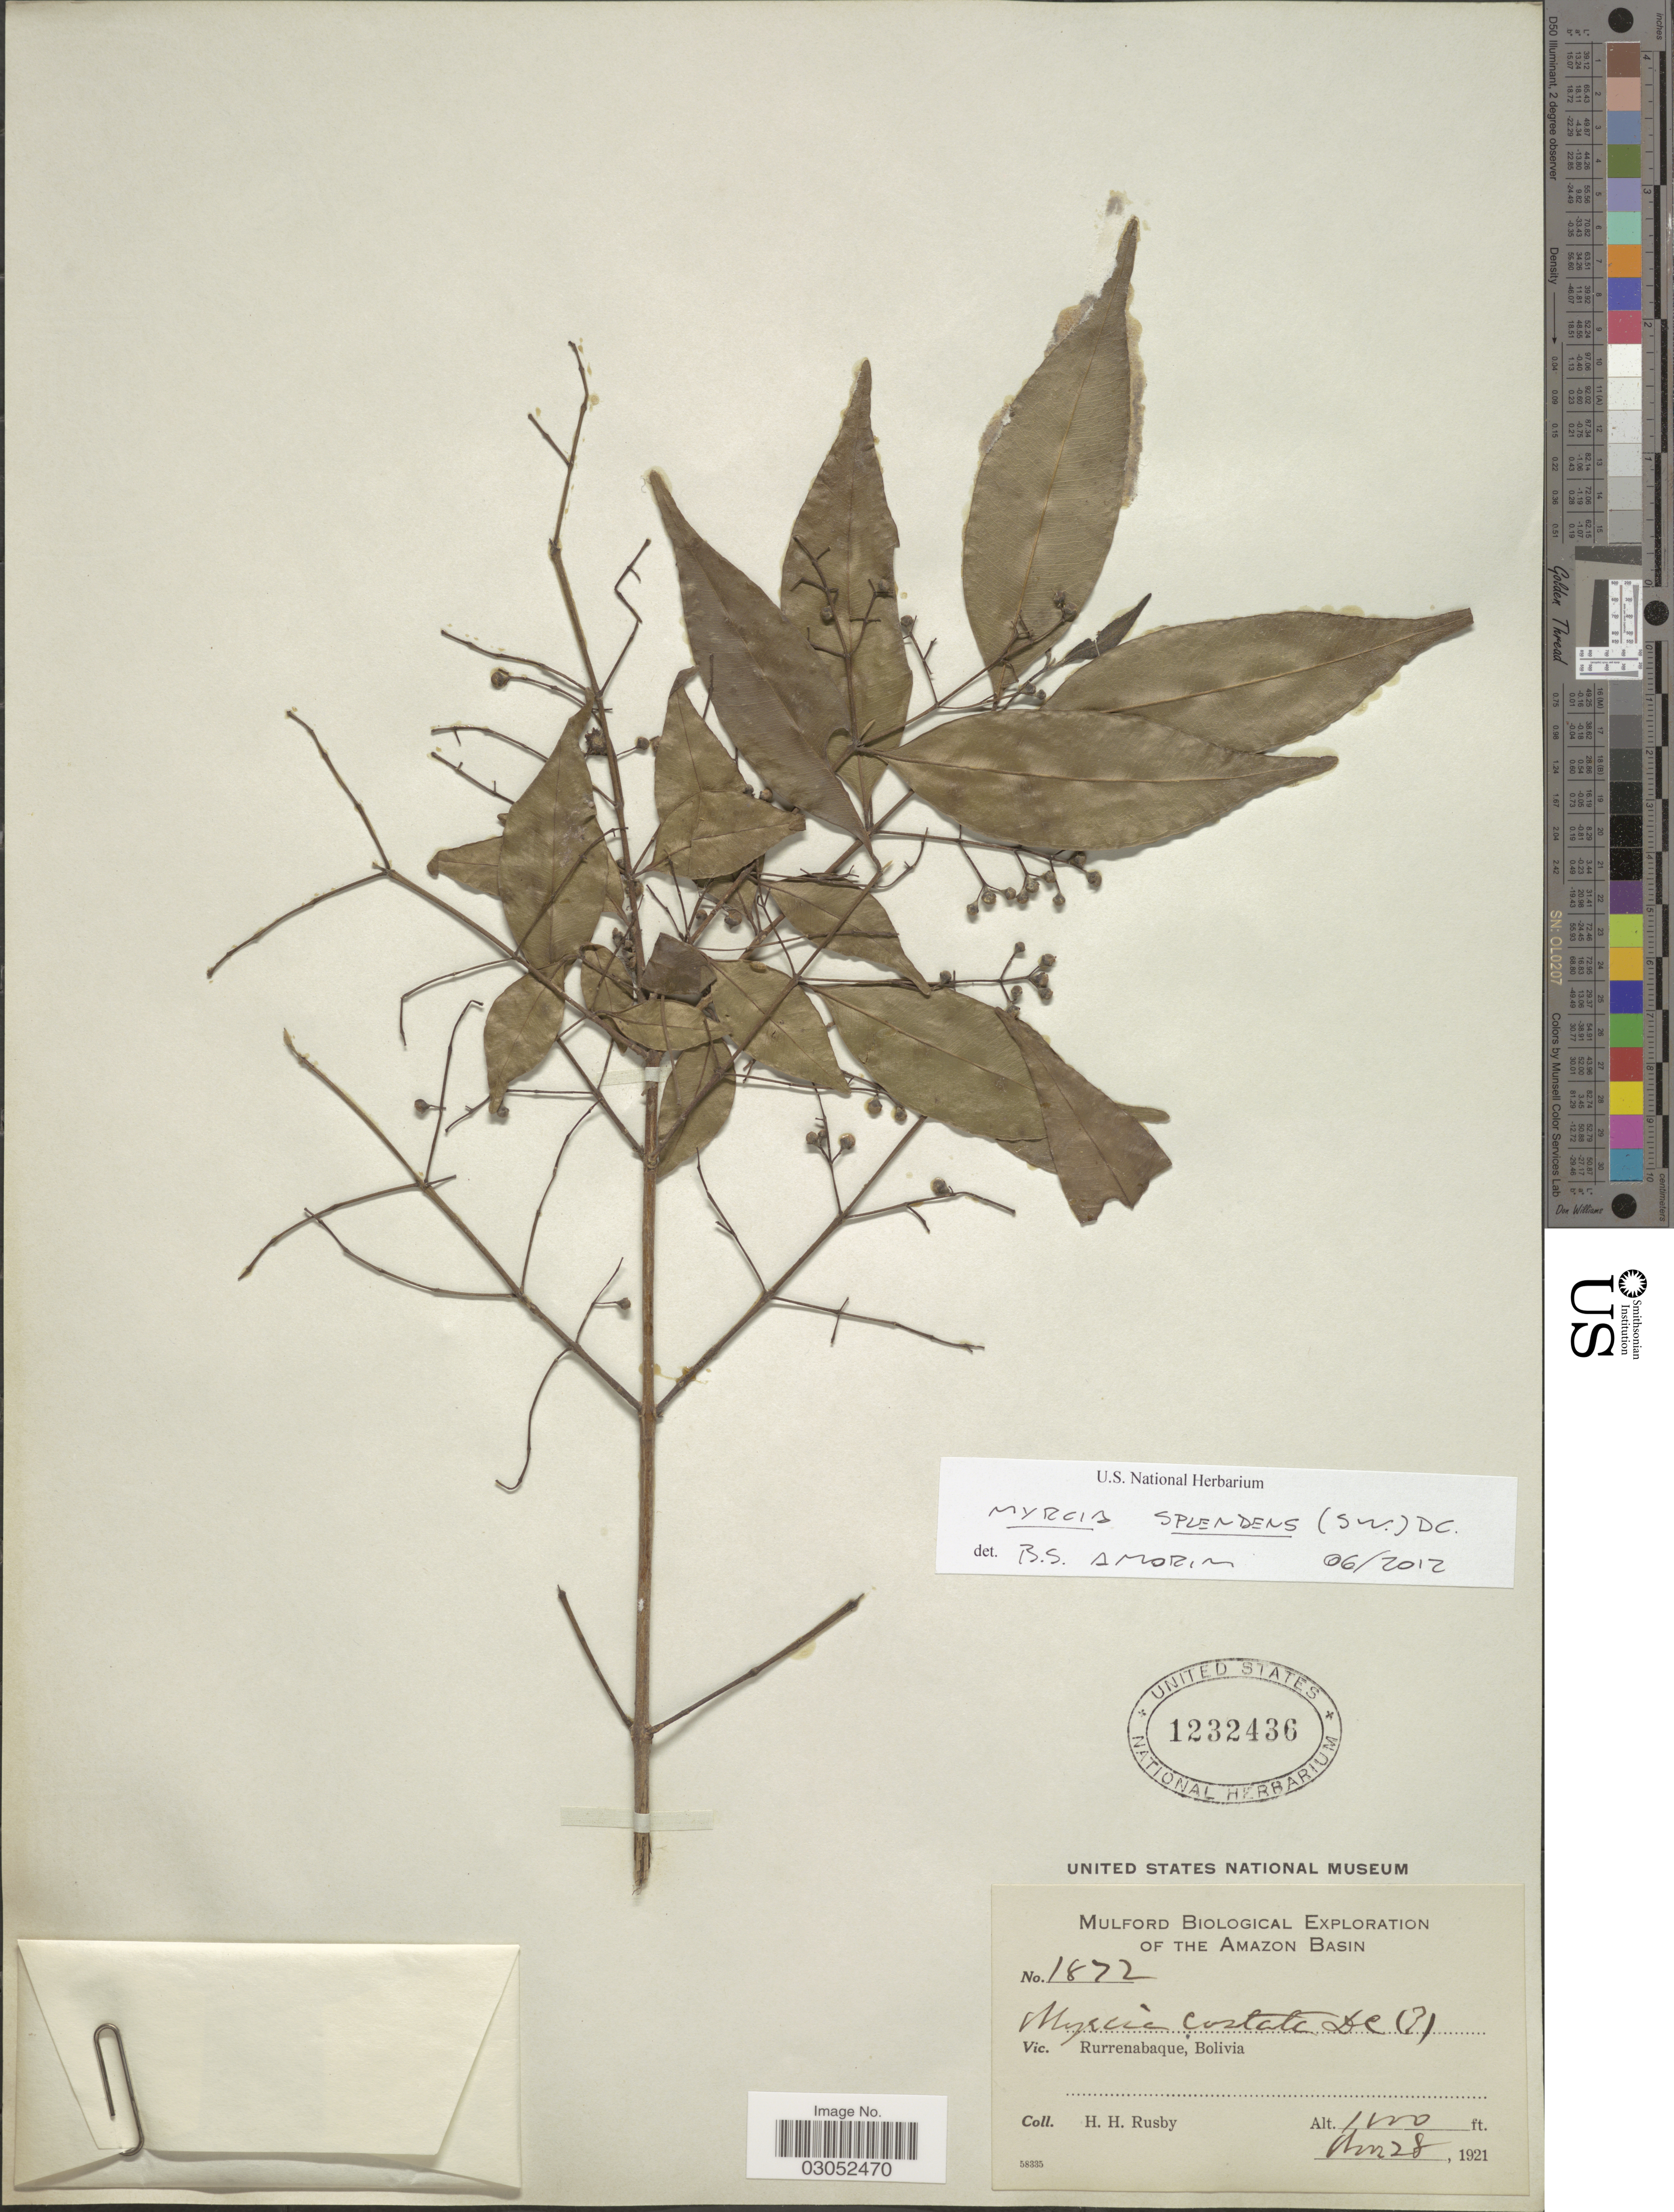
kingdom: Plantae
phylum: Tracheophyta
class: Magnoliopsida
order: Myrtales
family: Myrtaceae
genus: Myrcia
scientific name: Myrcia splendens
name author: (Sw.) DC.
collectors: H. H. Rusby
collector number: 1872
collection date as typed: Nov. 28, 1921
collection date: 1921-11-28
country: Bolivia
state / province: Beni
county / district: José Ballivián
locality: Rurrenabaque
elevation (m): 305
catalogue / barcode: US 1232436